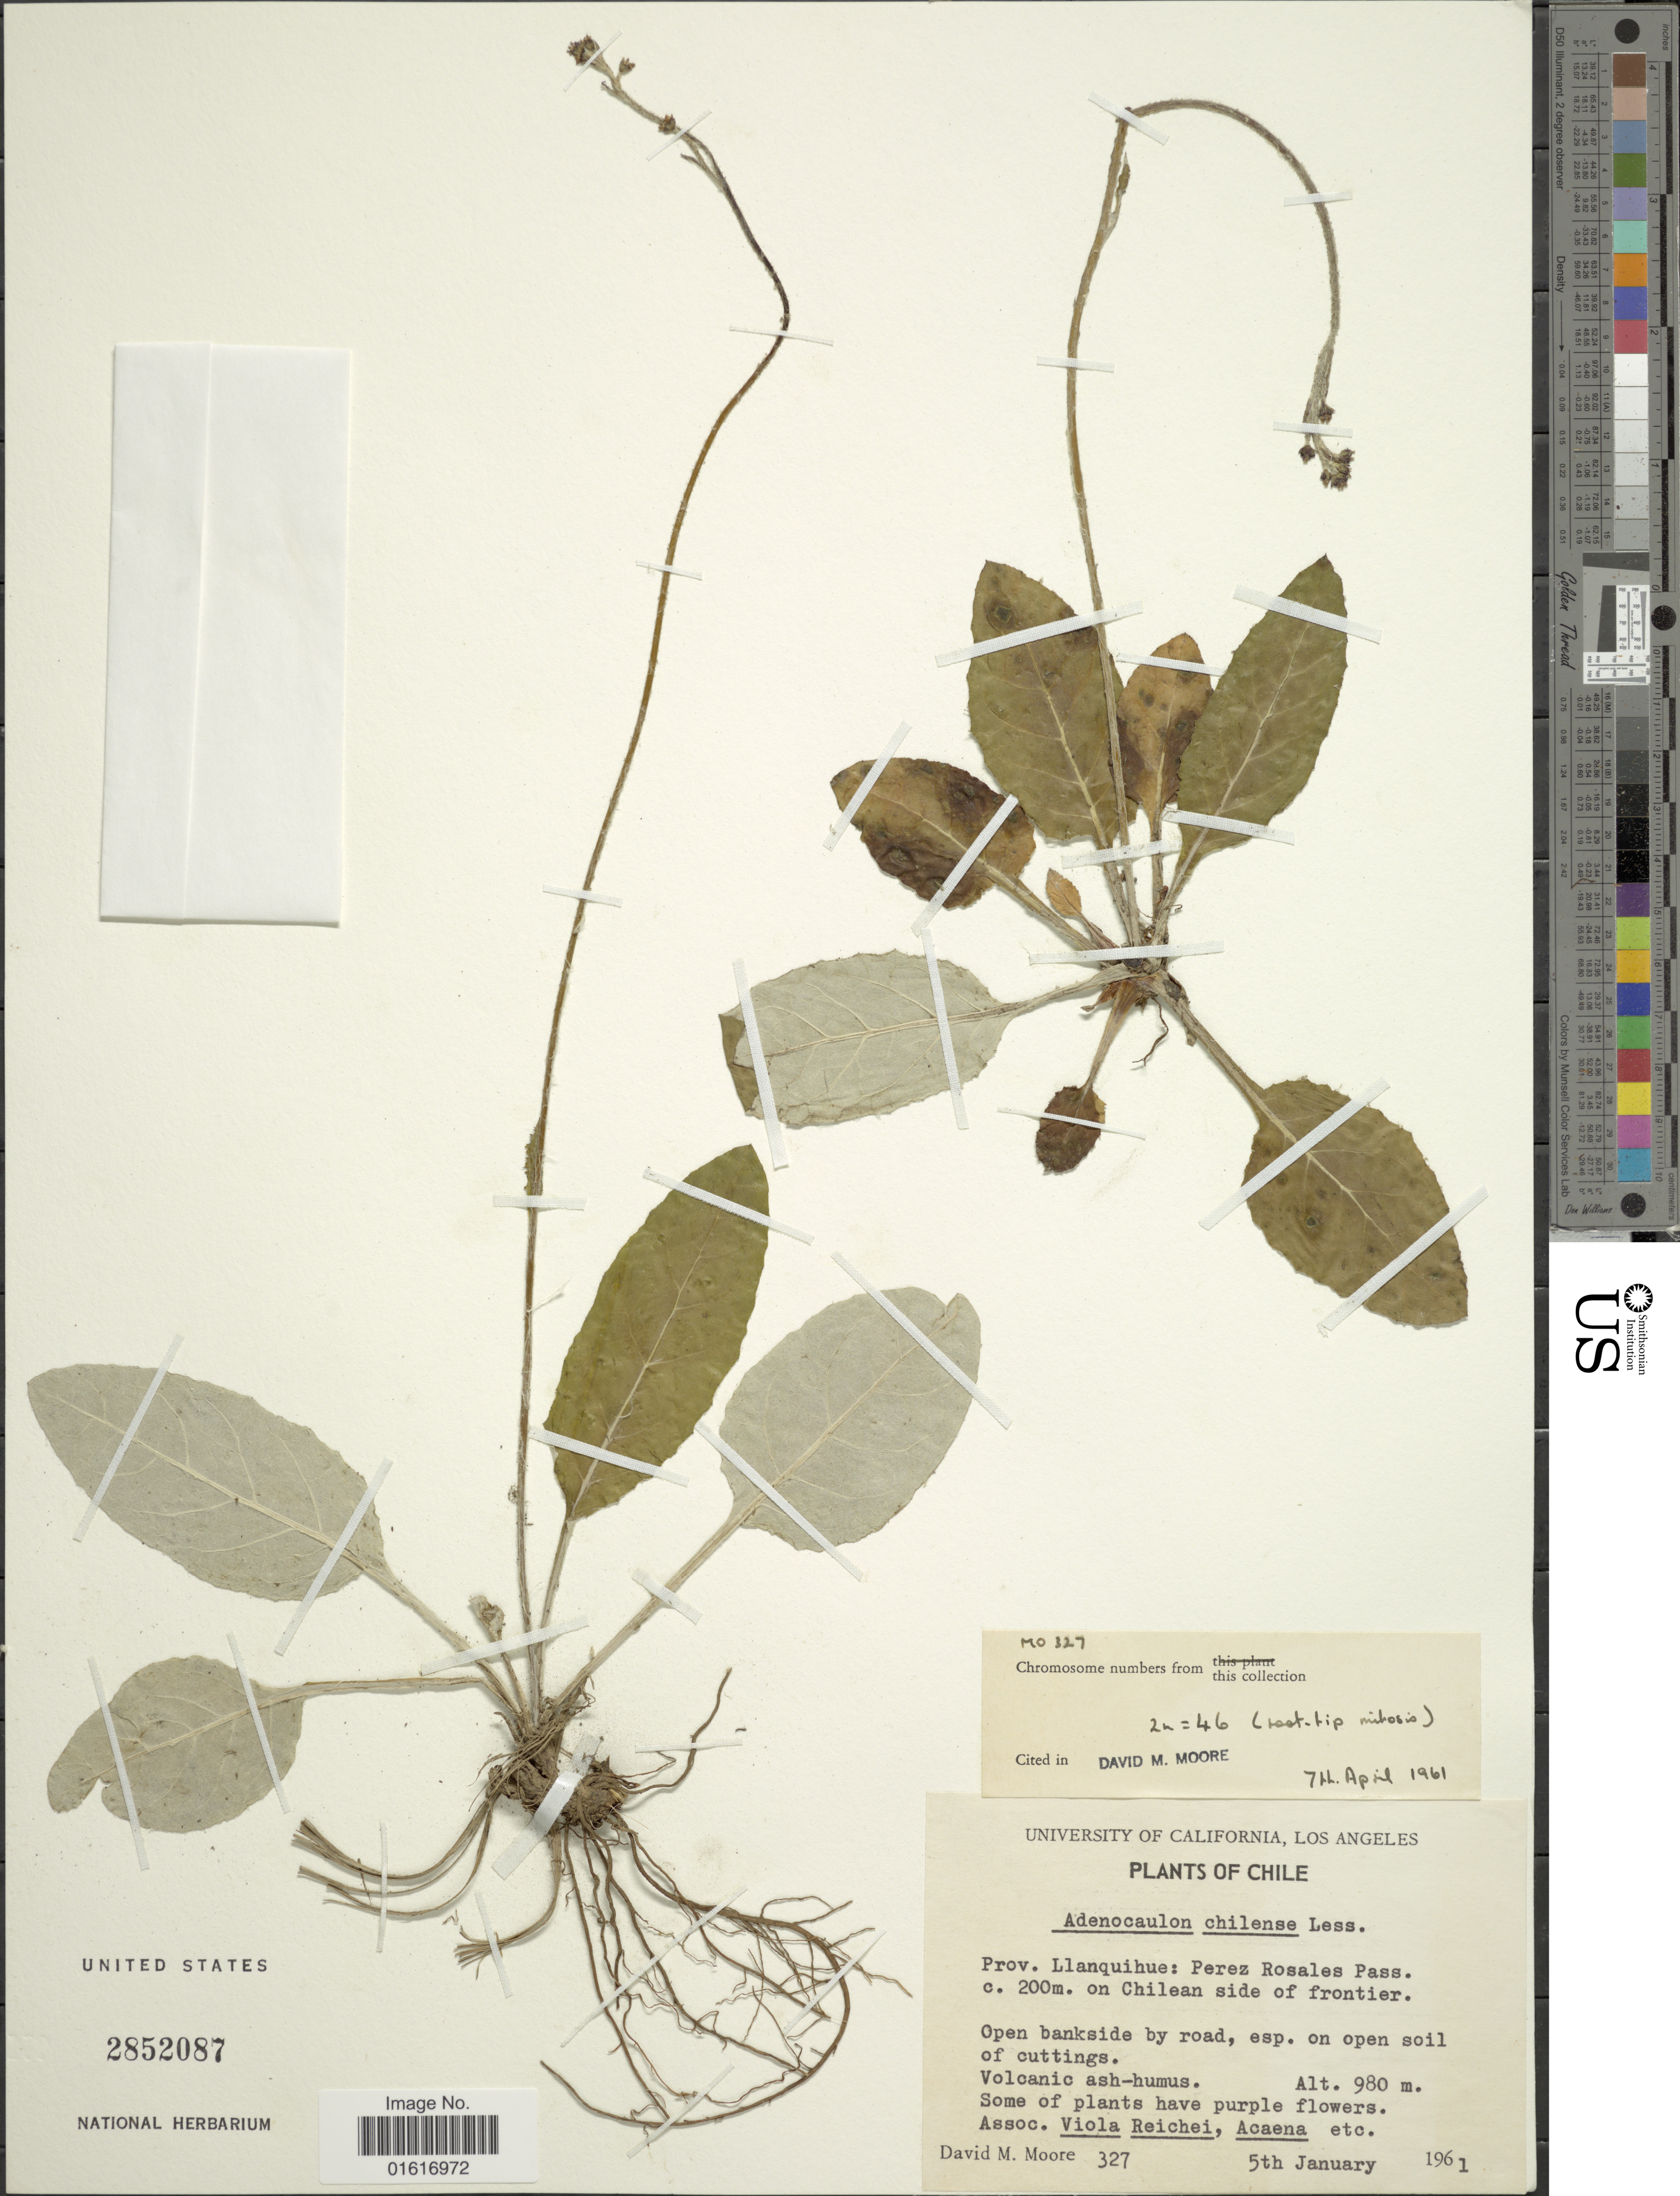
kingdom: Plantae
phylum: Tracheophyta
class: Magnoliopsida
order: Asterales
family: Asteraceae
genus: Adenocaulon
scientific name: Adenocaulon chilense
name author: Less.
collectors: D. Moore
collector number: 327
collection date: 1961-01-05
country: Chile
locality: Prov. Llanquihe:Perez Rosales Pass. c. 200m. On Chilean side of frontier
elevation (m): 200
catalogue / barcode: US 2852087